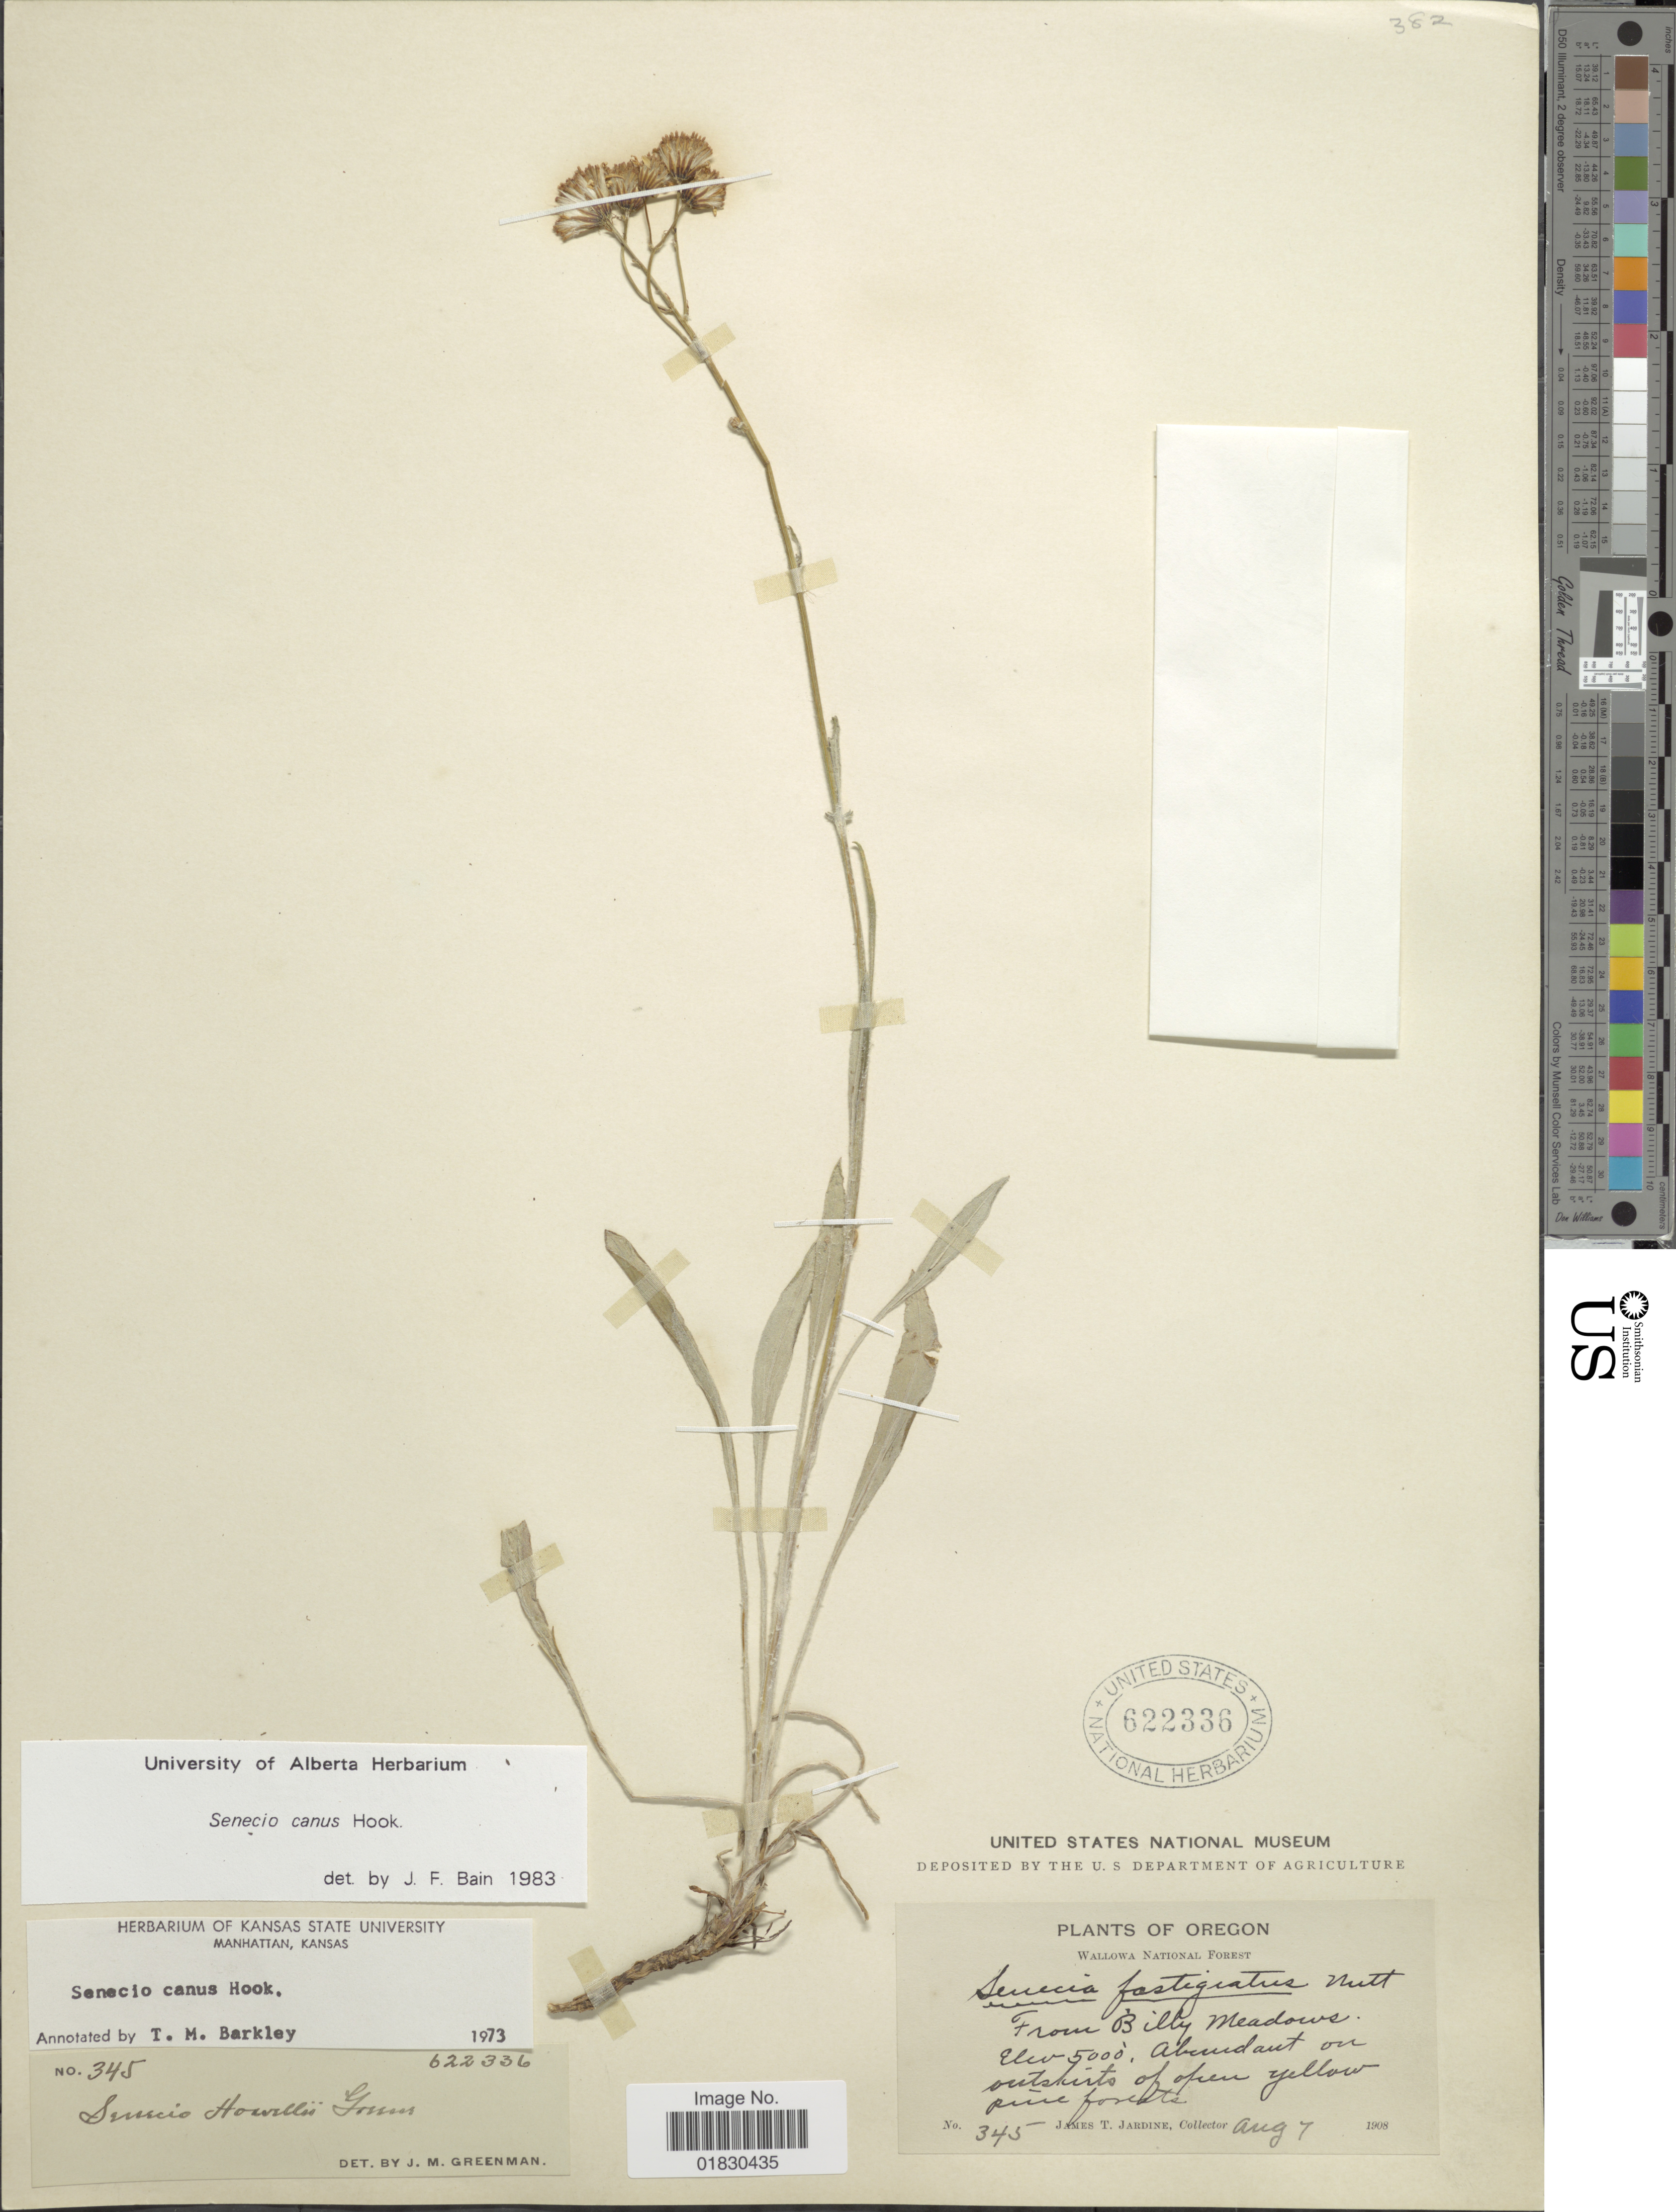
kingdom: Plantae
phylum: Tracheophyta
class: Magnoliopsida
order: Asterales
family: Asteraceae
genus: Packera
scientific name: Packera cana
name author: (Hook.) W.A. Weber & Á. Löve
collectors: J. T. Jardine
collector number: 345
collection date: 1908-08-07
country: United States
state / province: Oregon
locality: Wallowa National Forest, From Billy Meadows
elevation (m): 1524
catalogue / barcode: US 622336